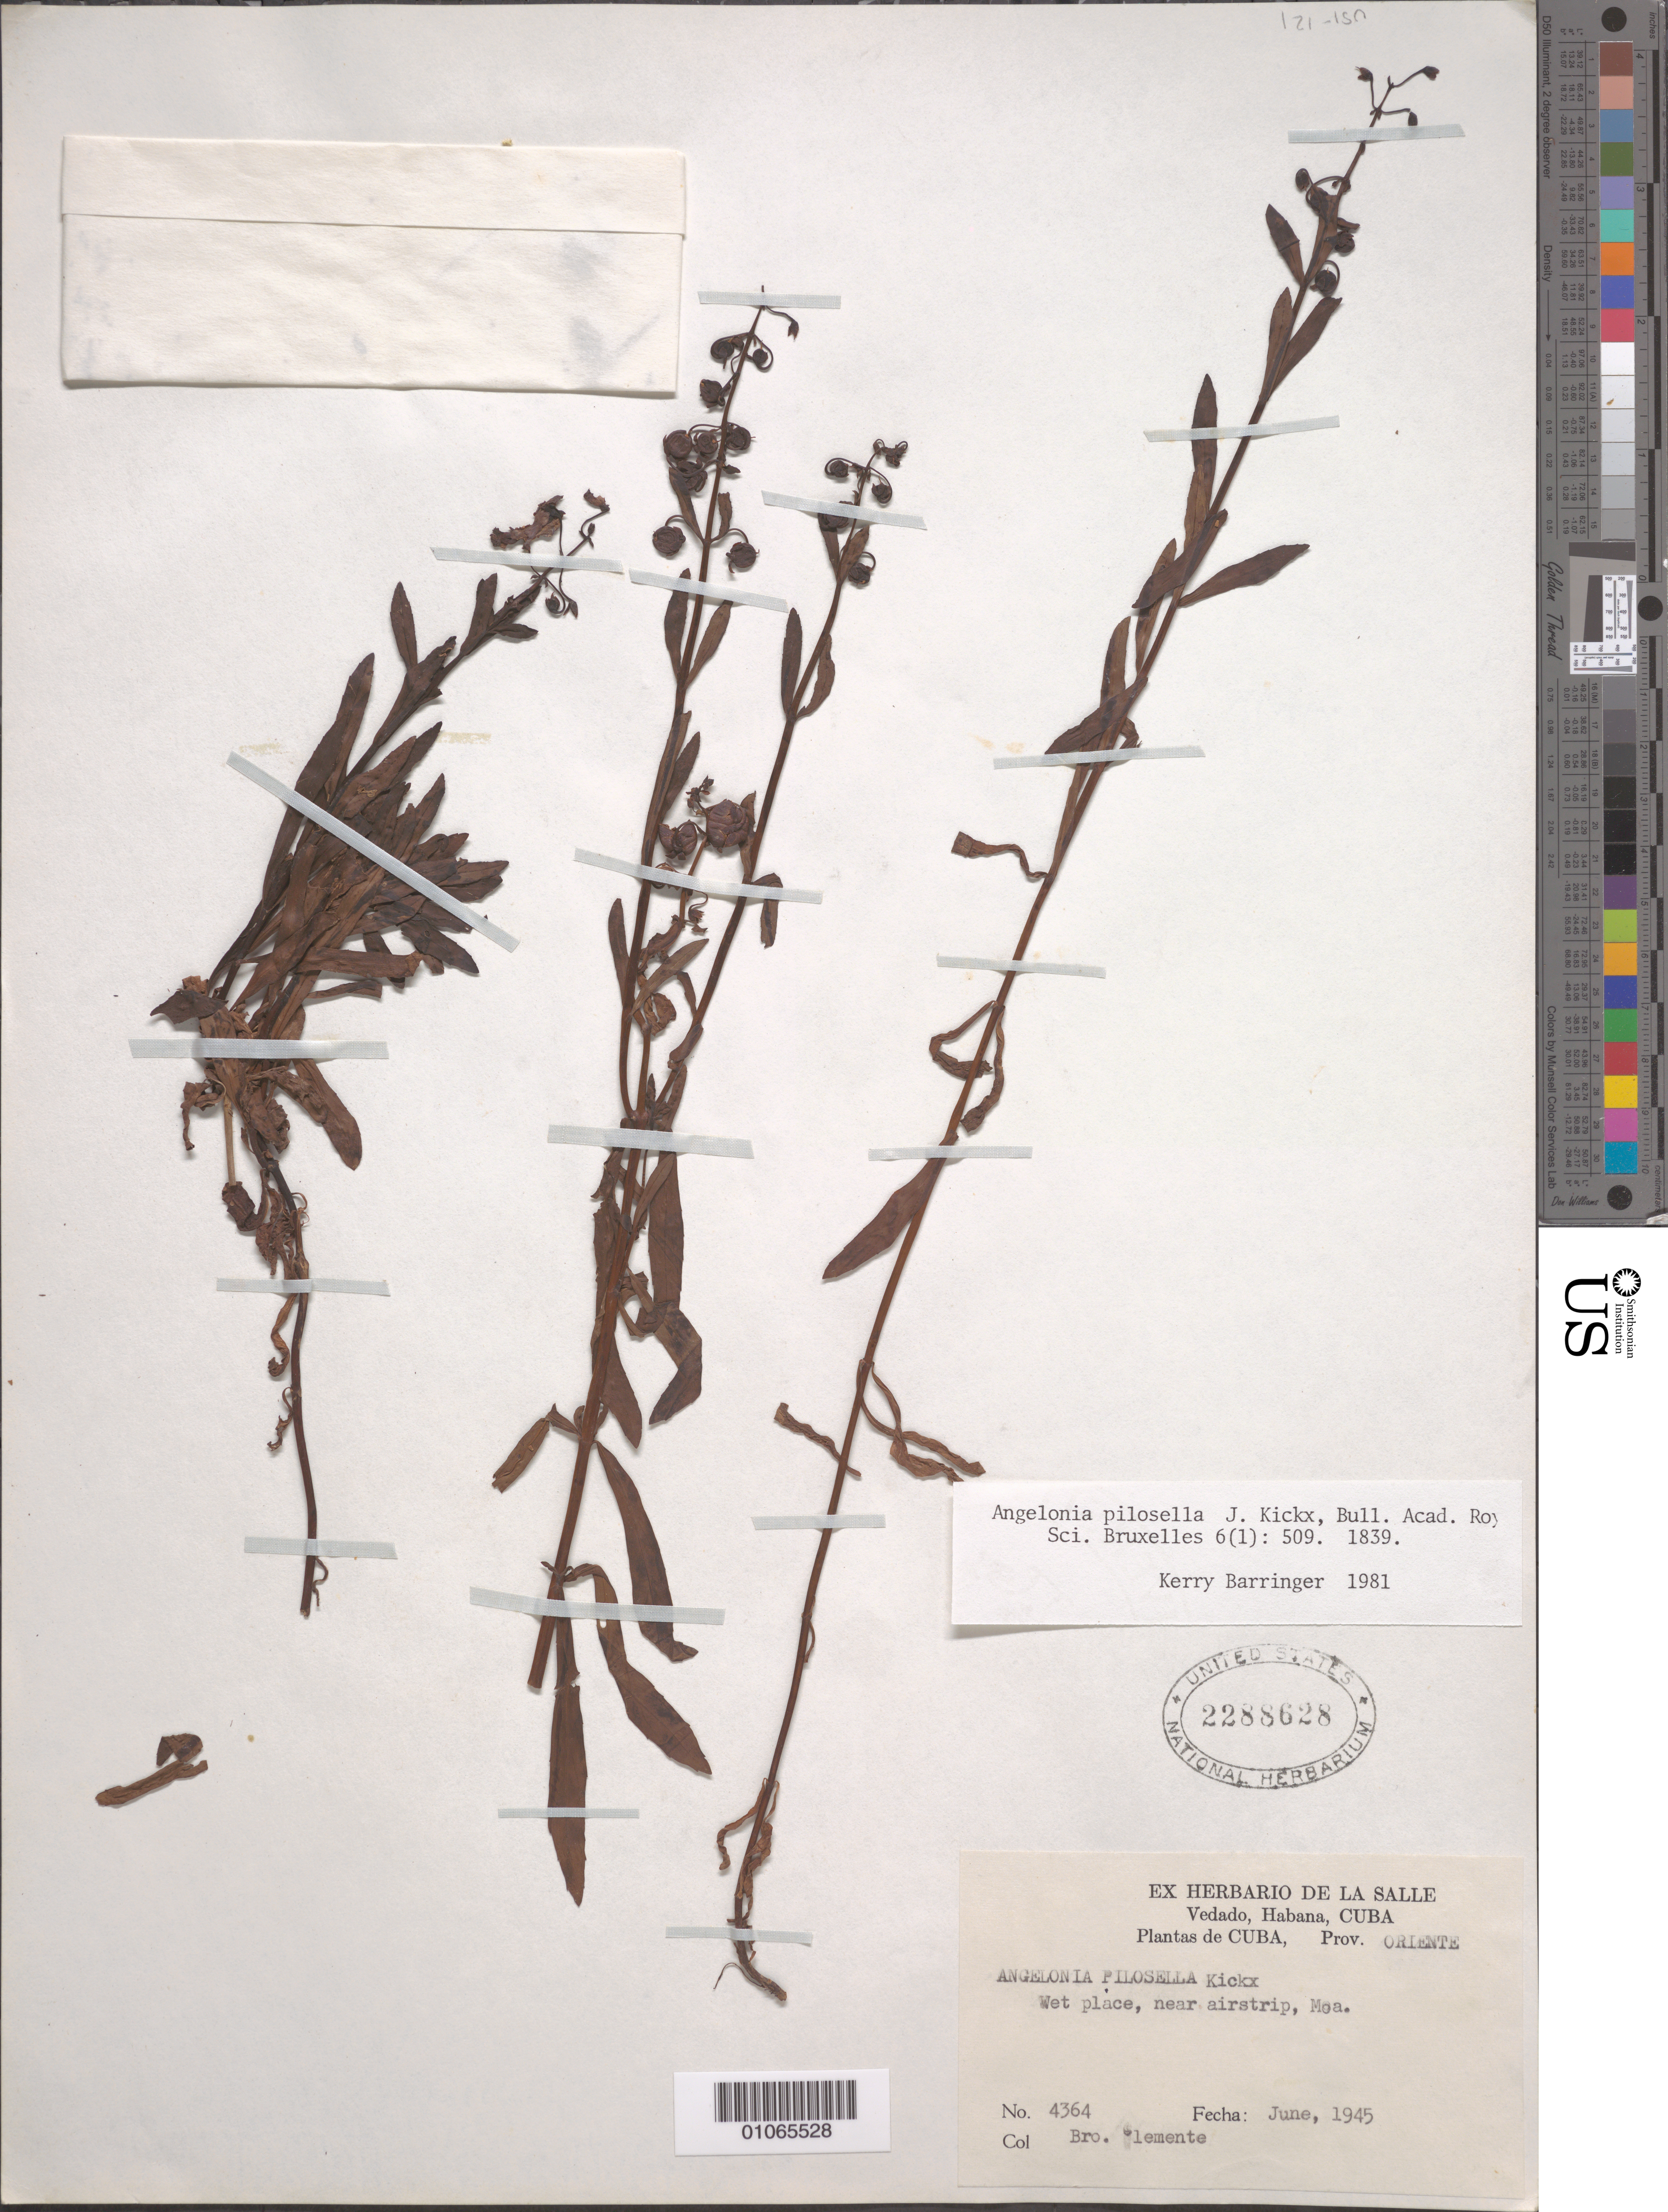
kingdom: Plantae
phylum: Tracheophyta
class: Magnoliopsida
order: Lamiales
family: Plantaginaceae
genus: Angelonia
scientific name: Angelonia pilosella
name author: J. Kickx f.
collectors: Bro. Clemente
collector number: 4364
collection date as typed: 01 Jun 1945 to 30 Jun 1945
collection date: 1945-06-01/1945-06-30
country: Cuba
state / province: Holguín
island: Cuba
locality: Vedado, Habana Wet place, near airstrip, Moa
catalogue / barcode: US 2288628